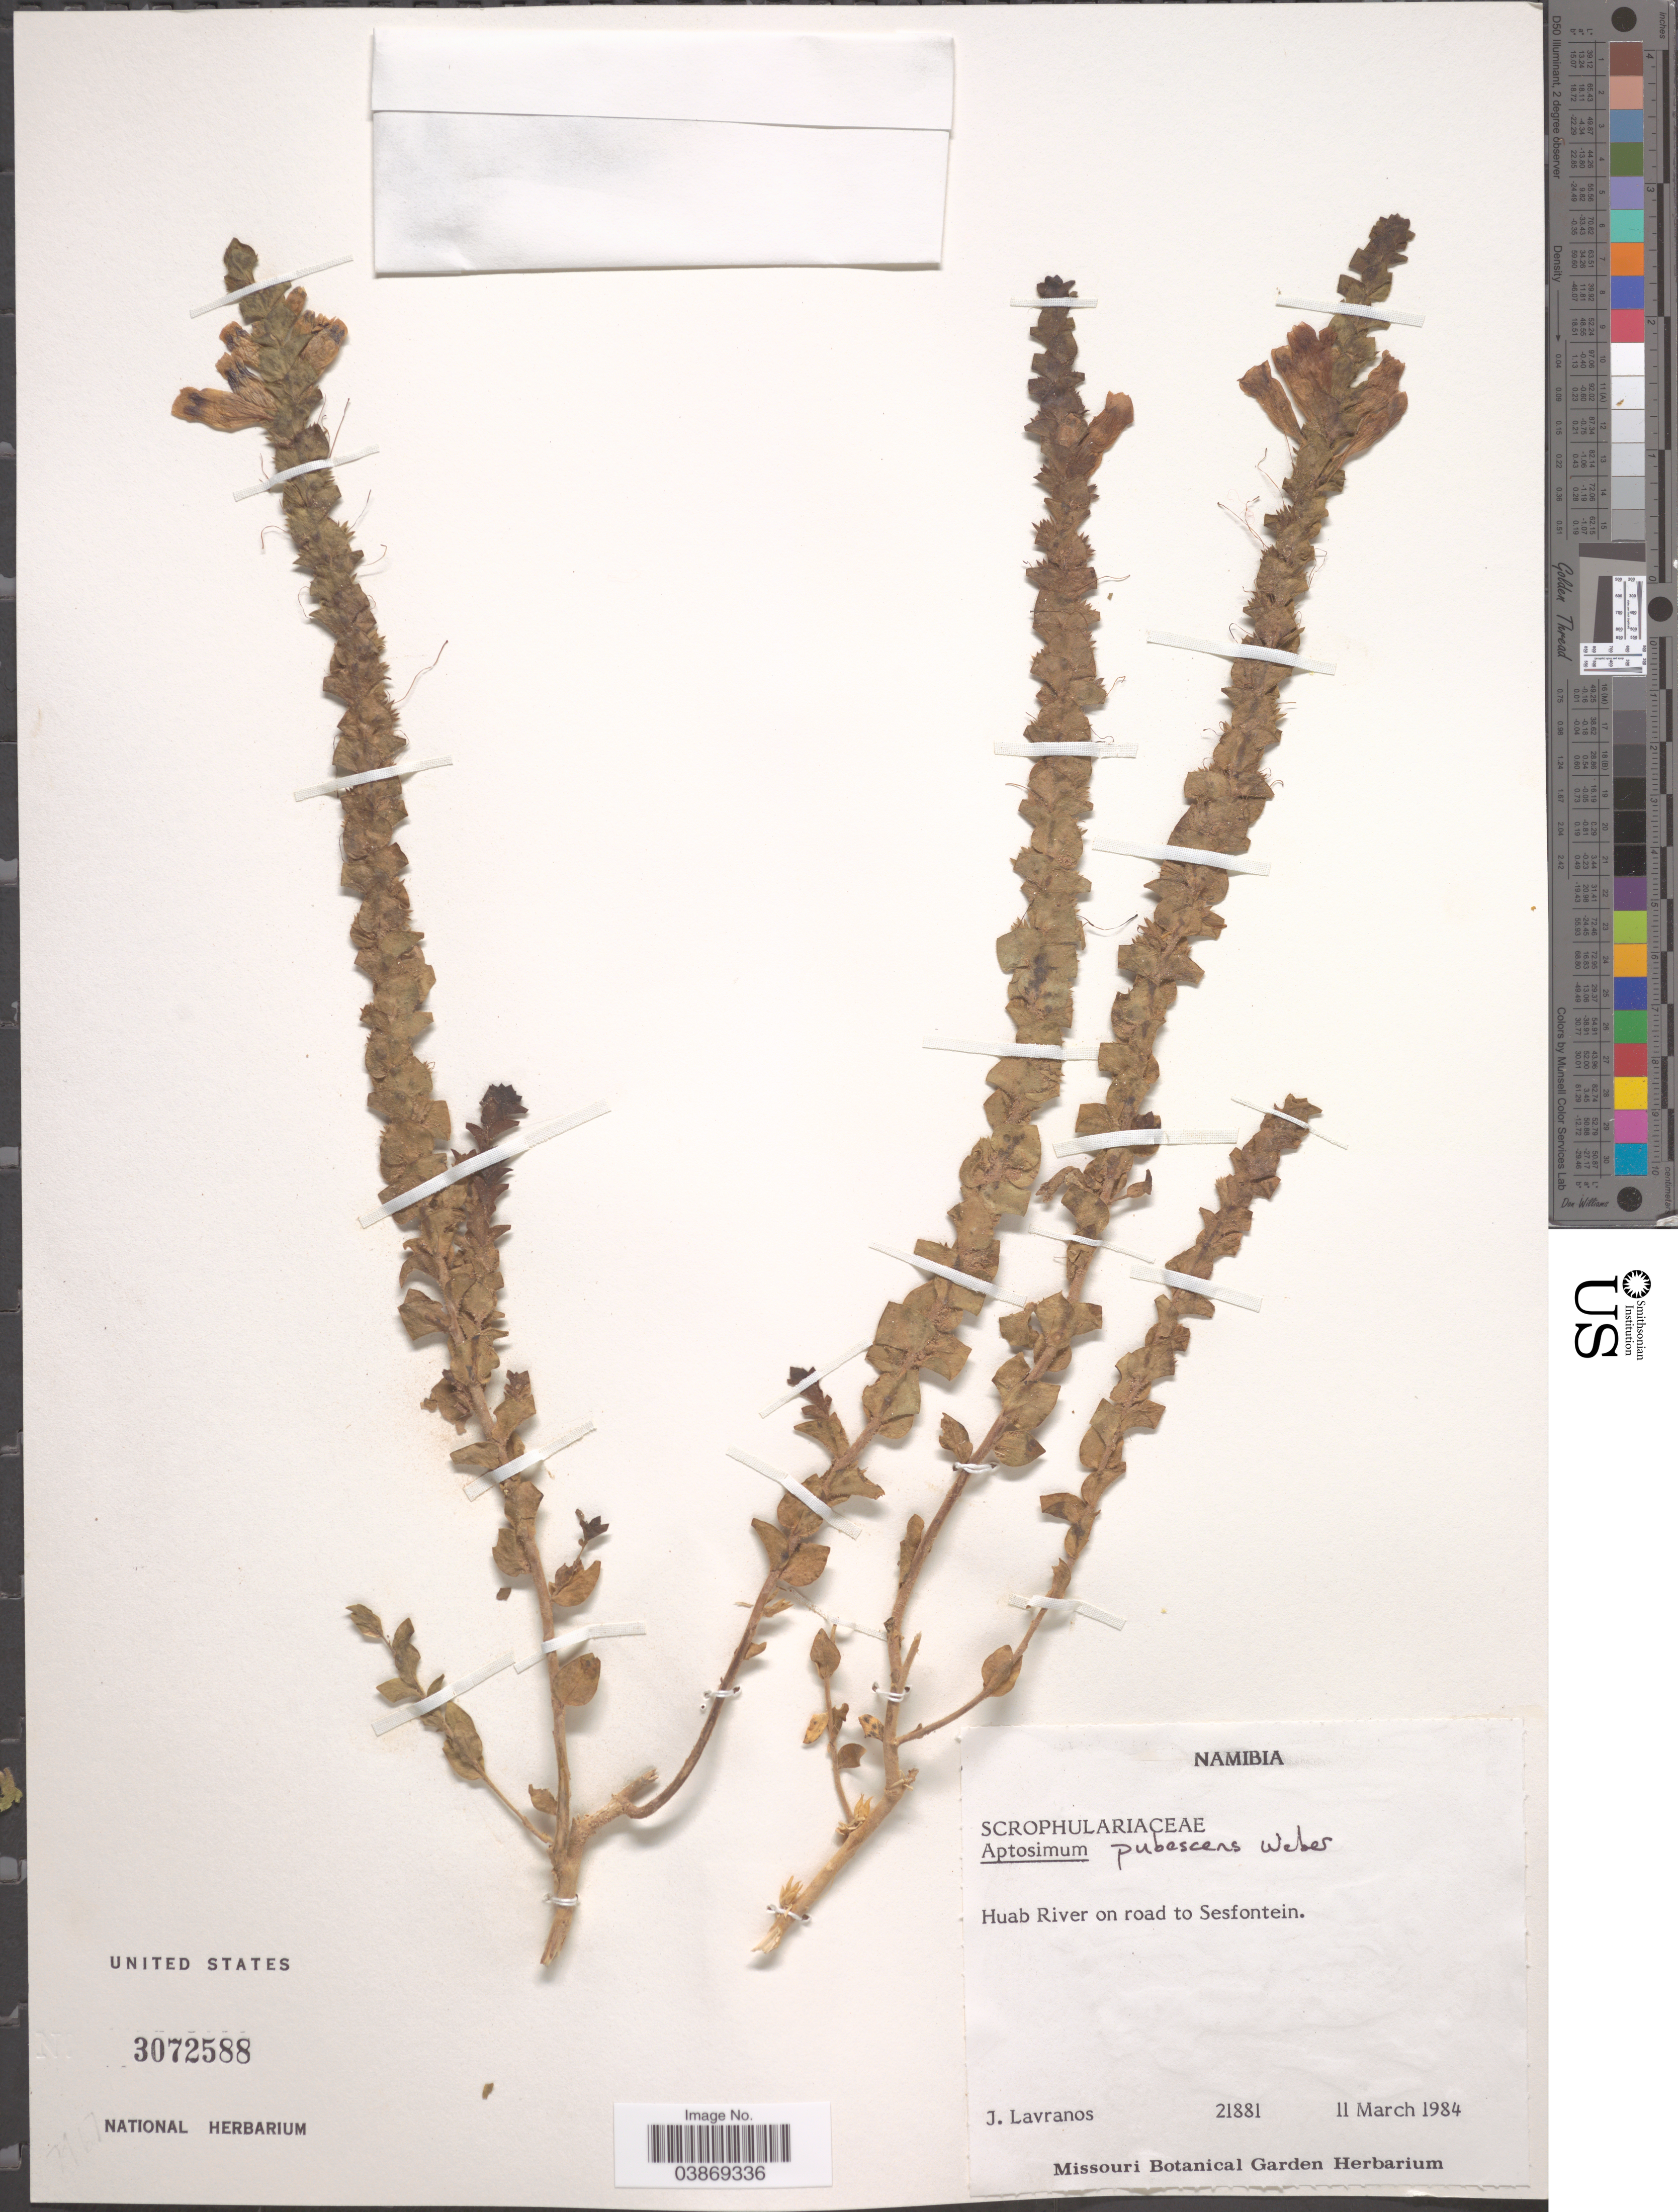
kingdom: Plantae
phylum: Tracheophyta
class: Magnoliopsida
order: Lamiales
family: Scrophulariaceae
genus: Aptosimum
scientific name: Aptosimum pubescens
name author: Emil Weber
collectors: J. Lavranos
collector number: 21881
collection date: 1984-03-11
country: Namibia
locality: Huab River on road to Sesfontein.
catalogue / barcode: US 3072588